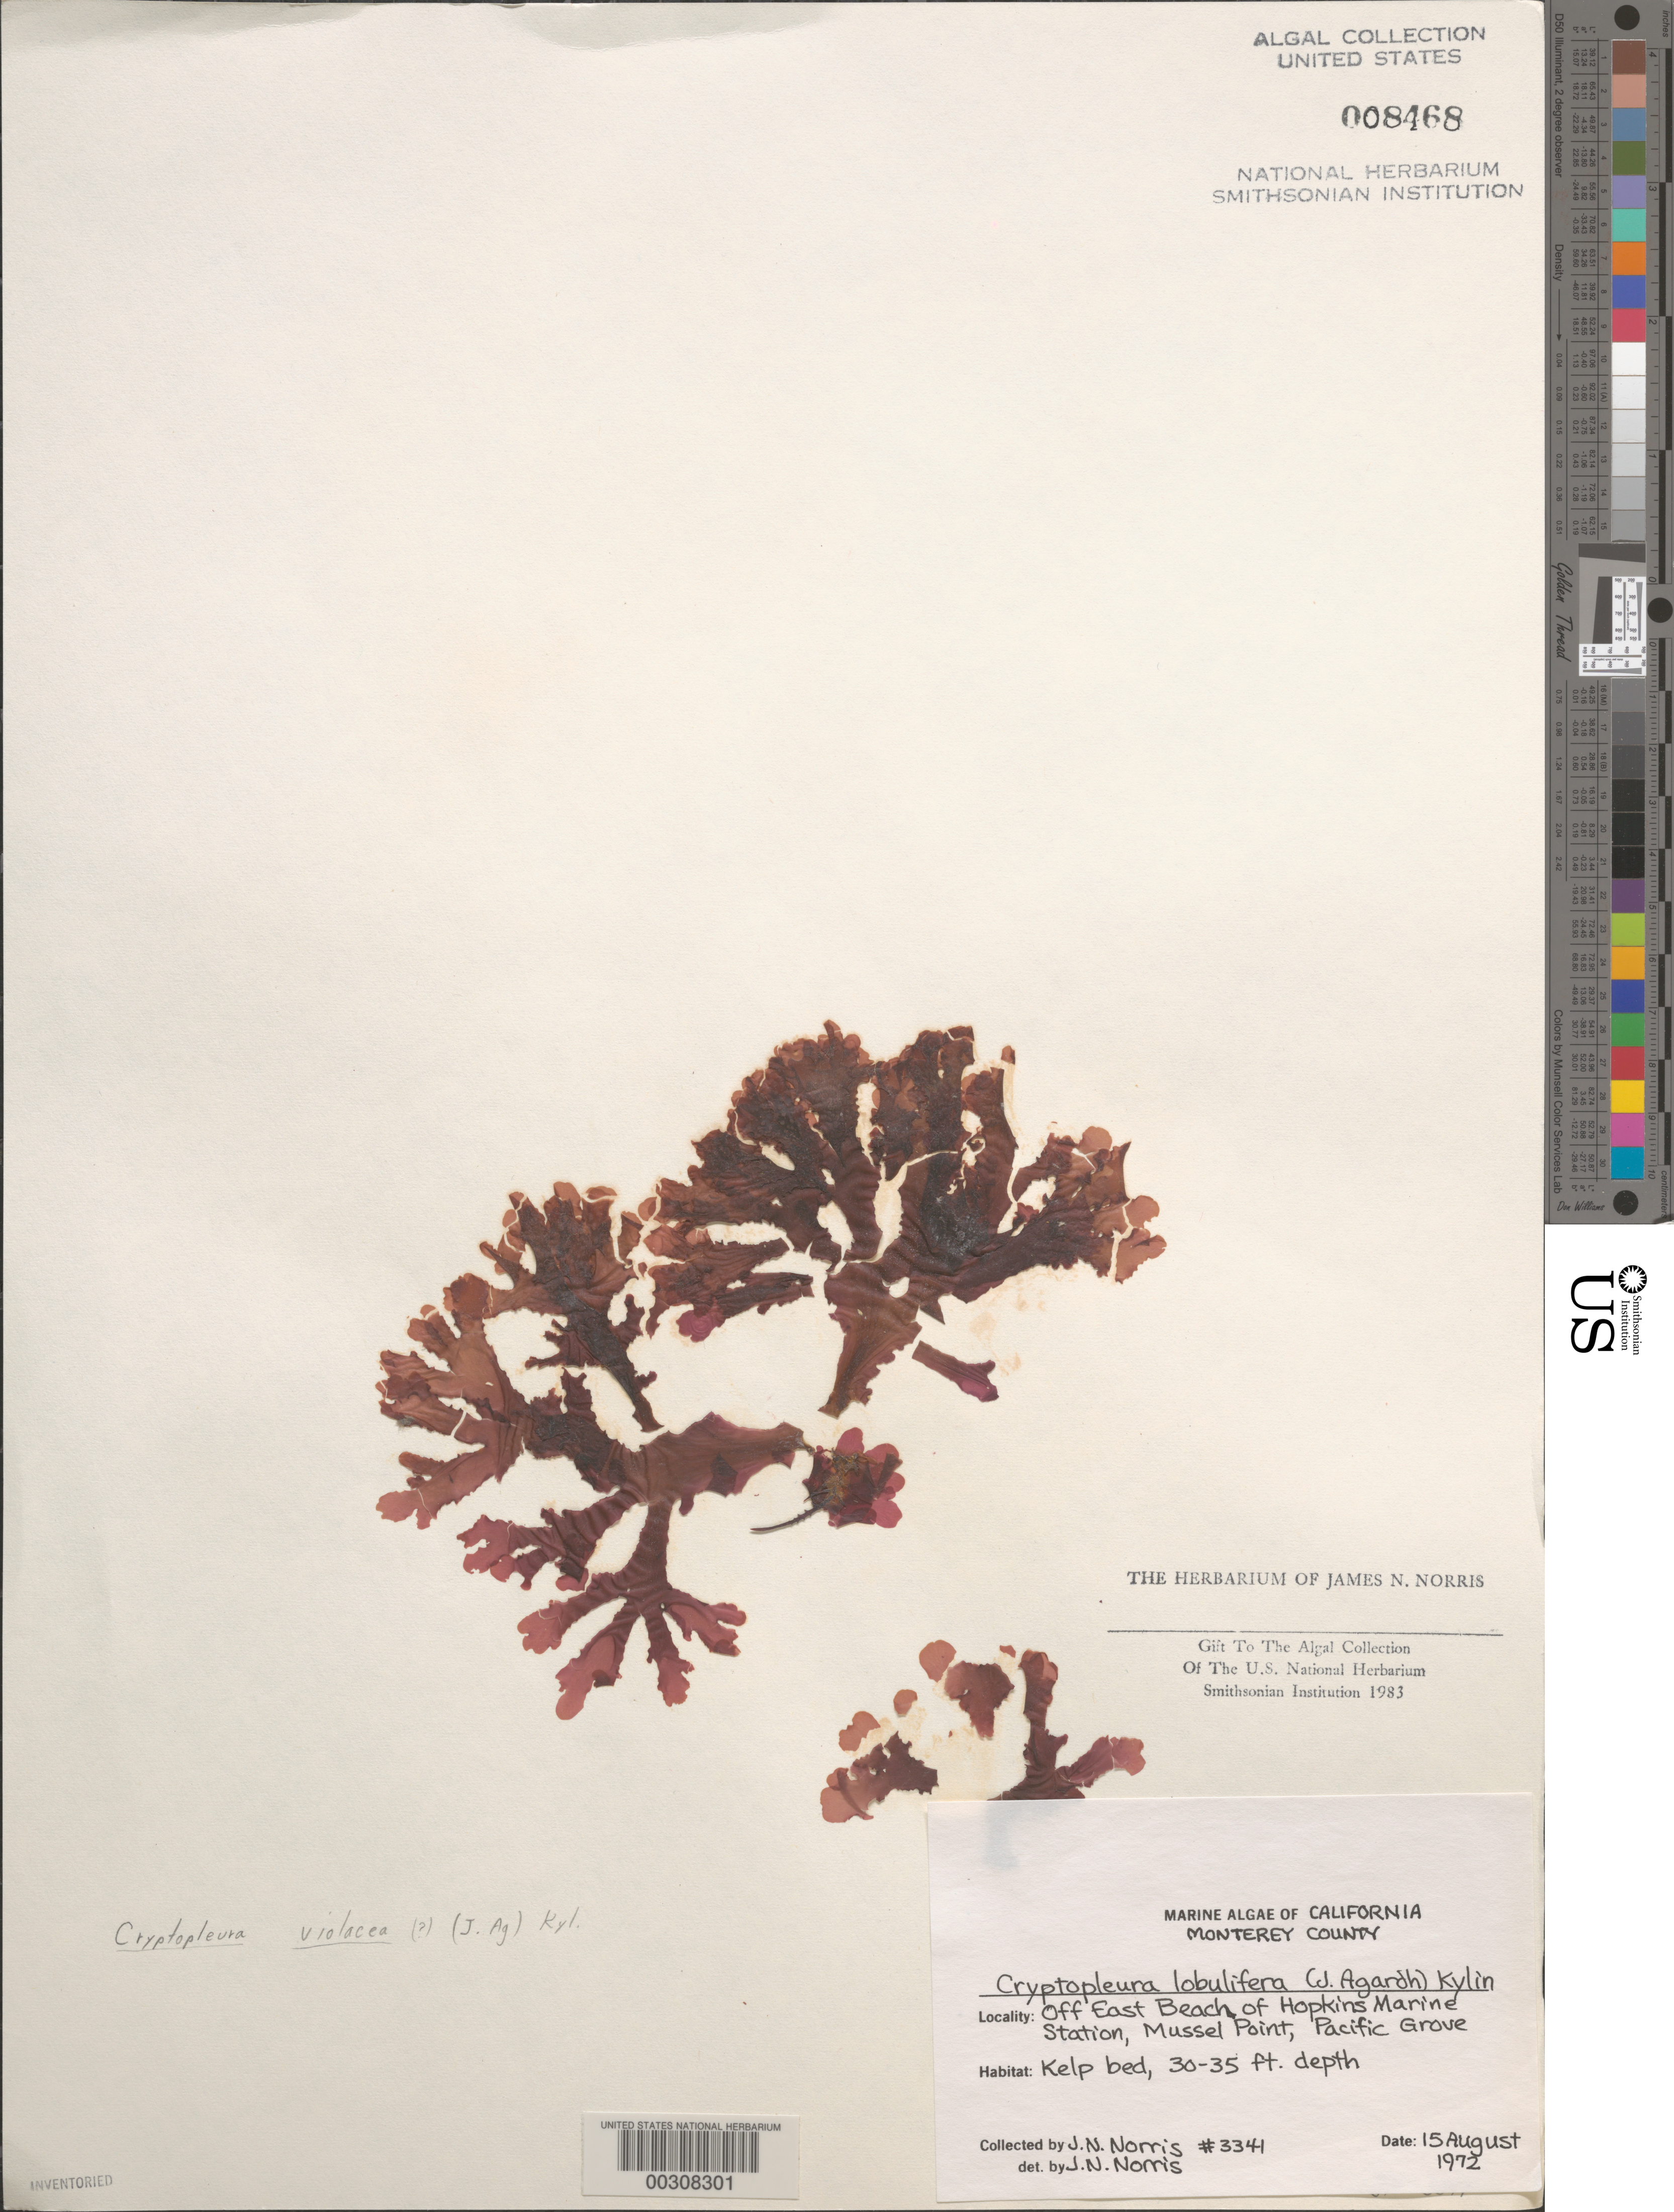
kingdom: Plantae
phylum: Rhodophyta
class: Florideophyceae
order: Ceramiales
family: Delesseriaceae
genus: Cryptopleura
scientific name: Cryptopleura lobulifera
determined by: Norris, James N.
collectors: J. N. Norris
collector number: JN-3341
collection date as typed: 15 Aug 1972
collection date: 1972-08-15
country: United States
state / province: California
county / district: Monterey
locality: Pacific Grove, off East Beach of Hopkins Marine Station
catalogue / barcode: US 8468